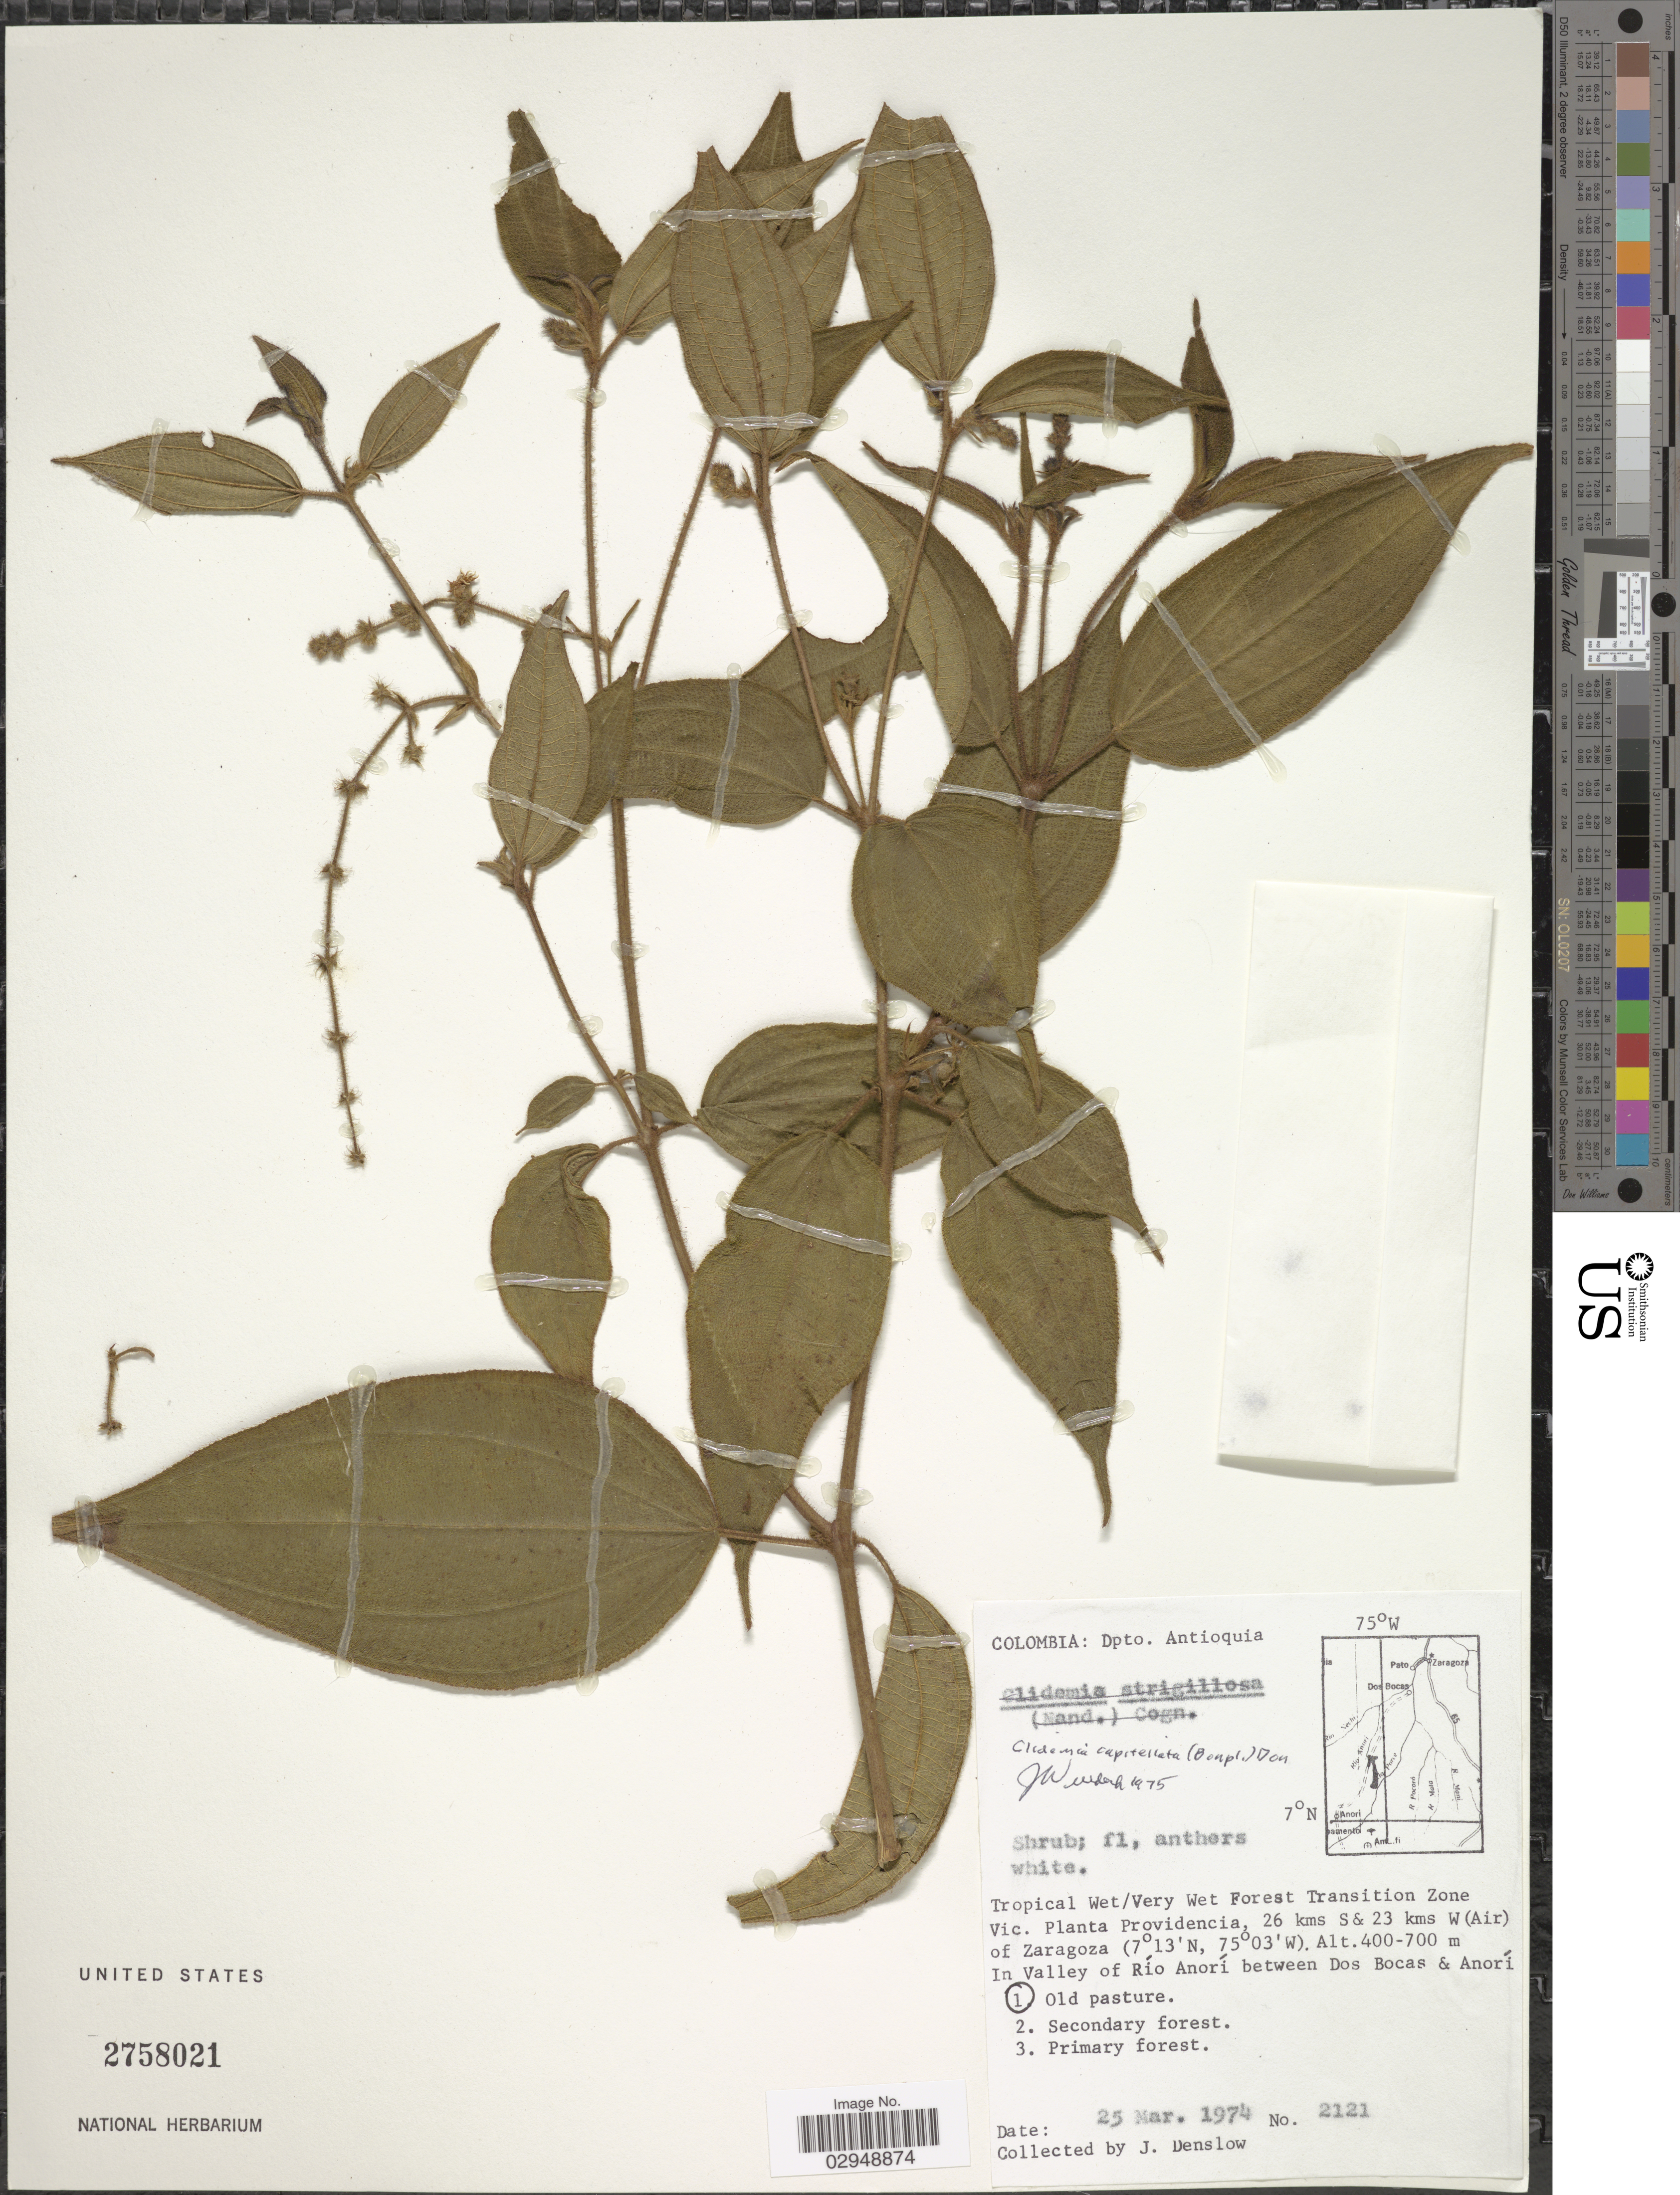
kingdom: Plantae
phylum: Tracheophyta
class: Magnoliopsida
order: Myrtales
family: Melastomataceae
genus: Clidemia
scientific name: Clidemia capitellata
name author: (Bonpl.) D. Don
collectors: J. Denslow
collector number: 2121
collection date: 1974-03-25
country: Colombia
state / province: Antioquia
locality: Dpto. Antioquia. Tropical Wet/Very Wet Forest Transition Zone. Vic. Planta Providencia, 26 kms S & 23 kms W (Air) of Zaragoza. In Valley of Río Anorí between Dos Bocas & Anorí.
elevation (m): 400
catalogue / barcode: US 2758021